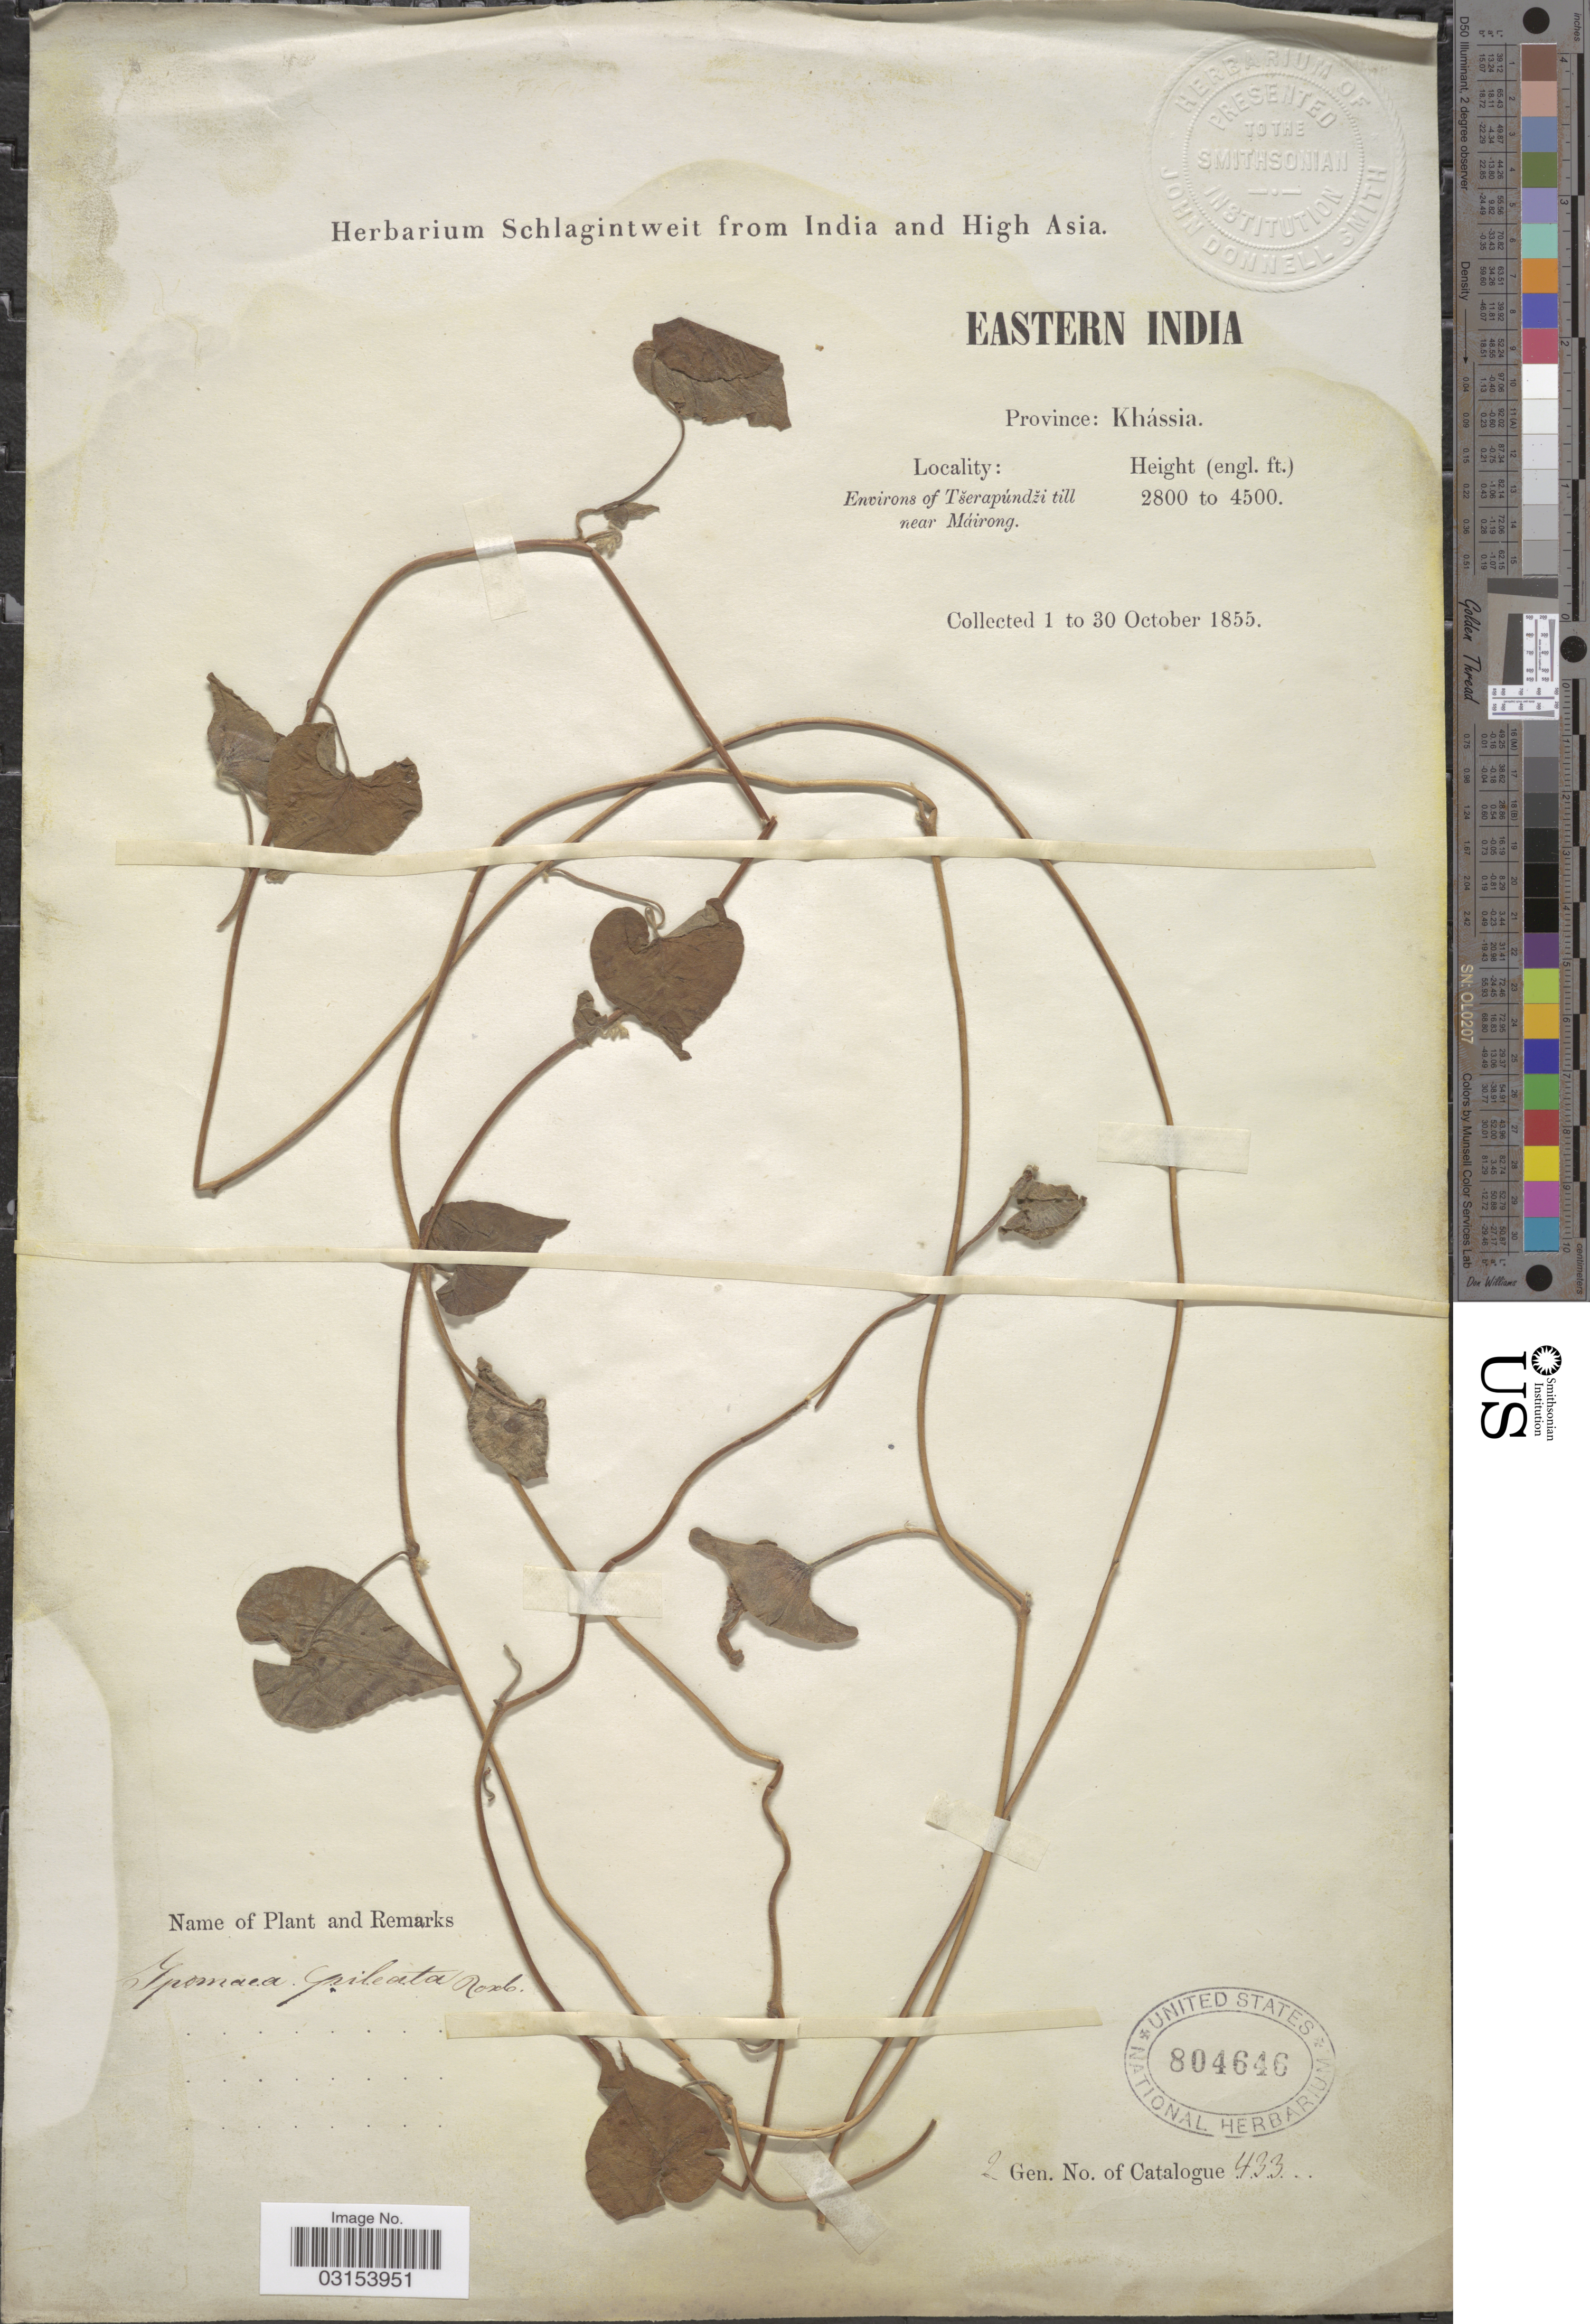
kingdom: Plantae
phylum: Tracheophyta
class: Magnoliopsida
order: Solanales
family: Convolvulaceae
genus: Ipomoea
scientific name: Ipomoea involucrata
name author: P. Beauv.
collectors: ex herb. Schlagintweit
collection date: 1855-10-01/1855-10-30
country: India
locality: Eastern India. Province: Khássia. Environs of Tserapúndzi till near Máirong.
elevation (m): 853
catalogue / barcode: US 804646